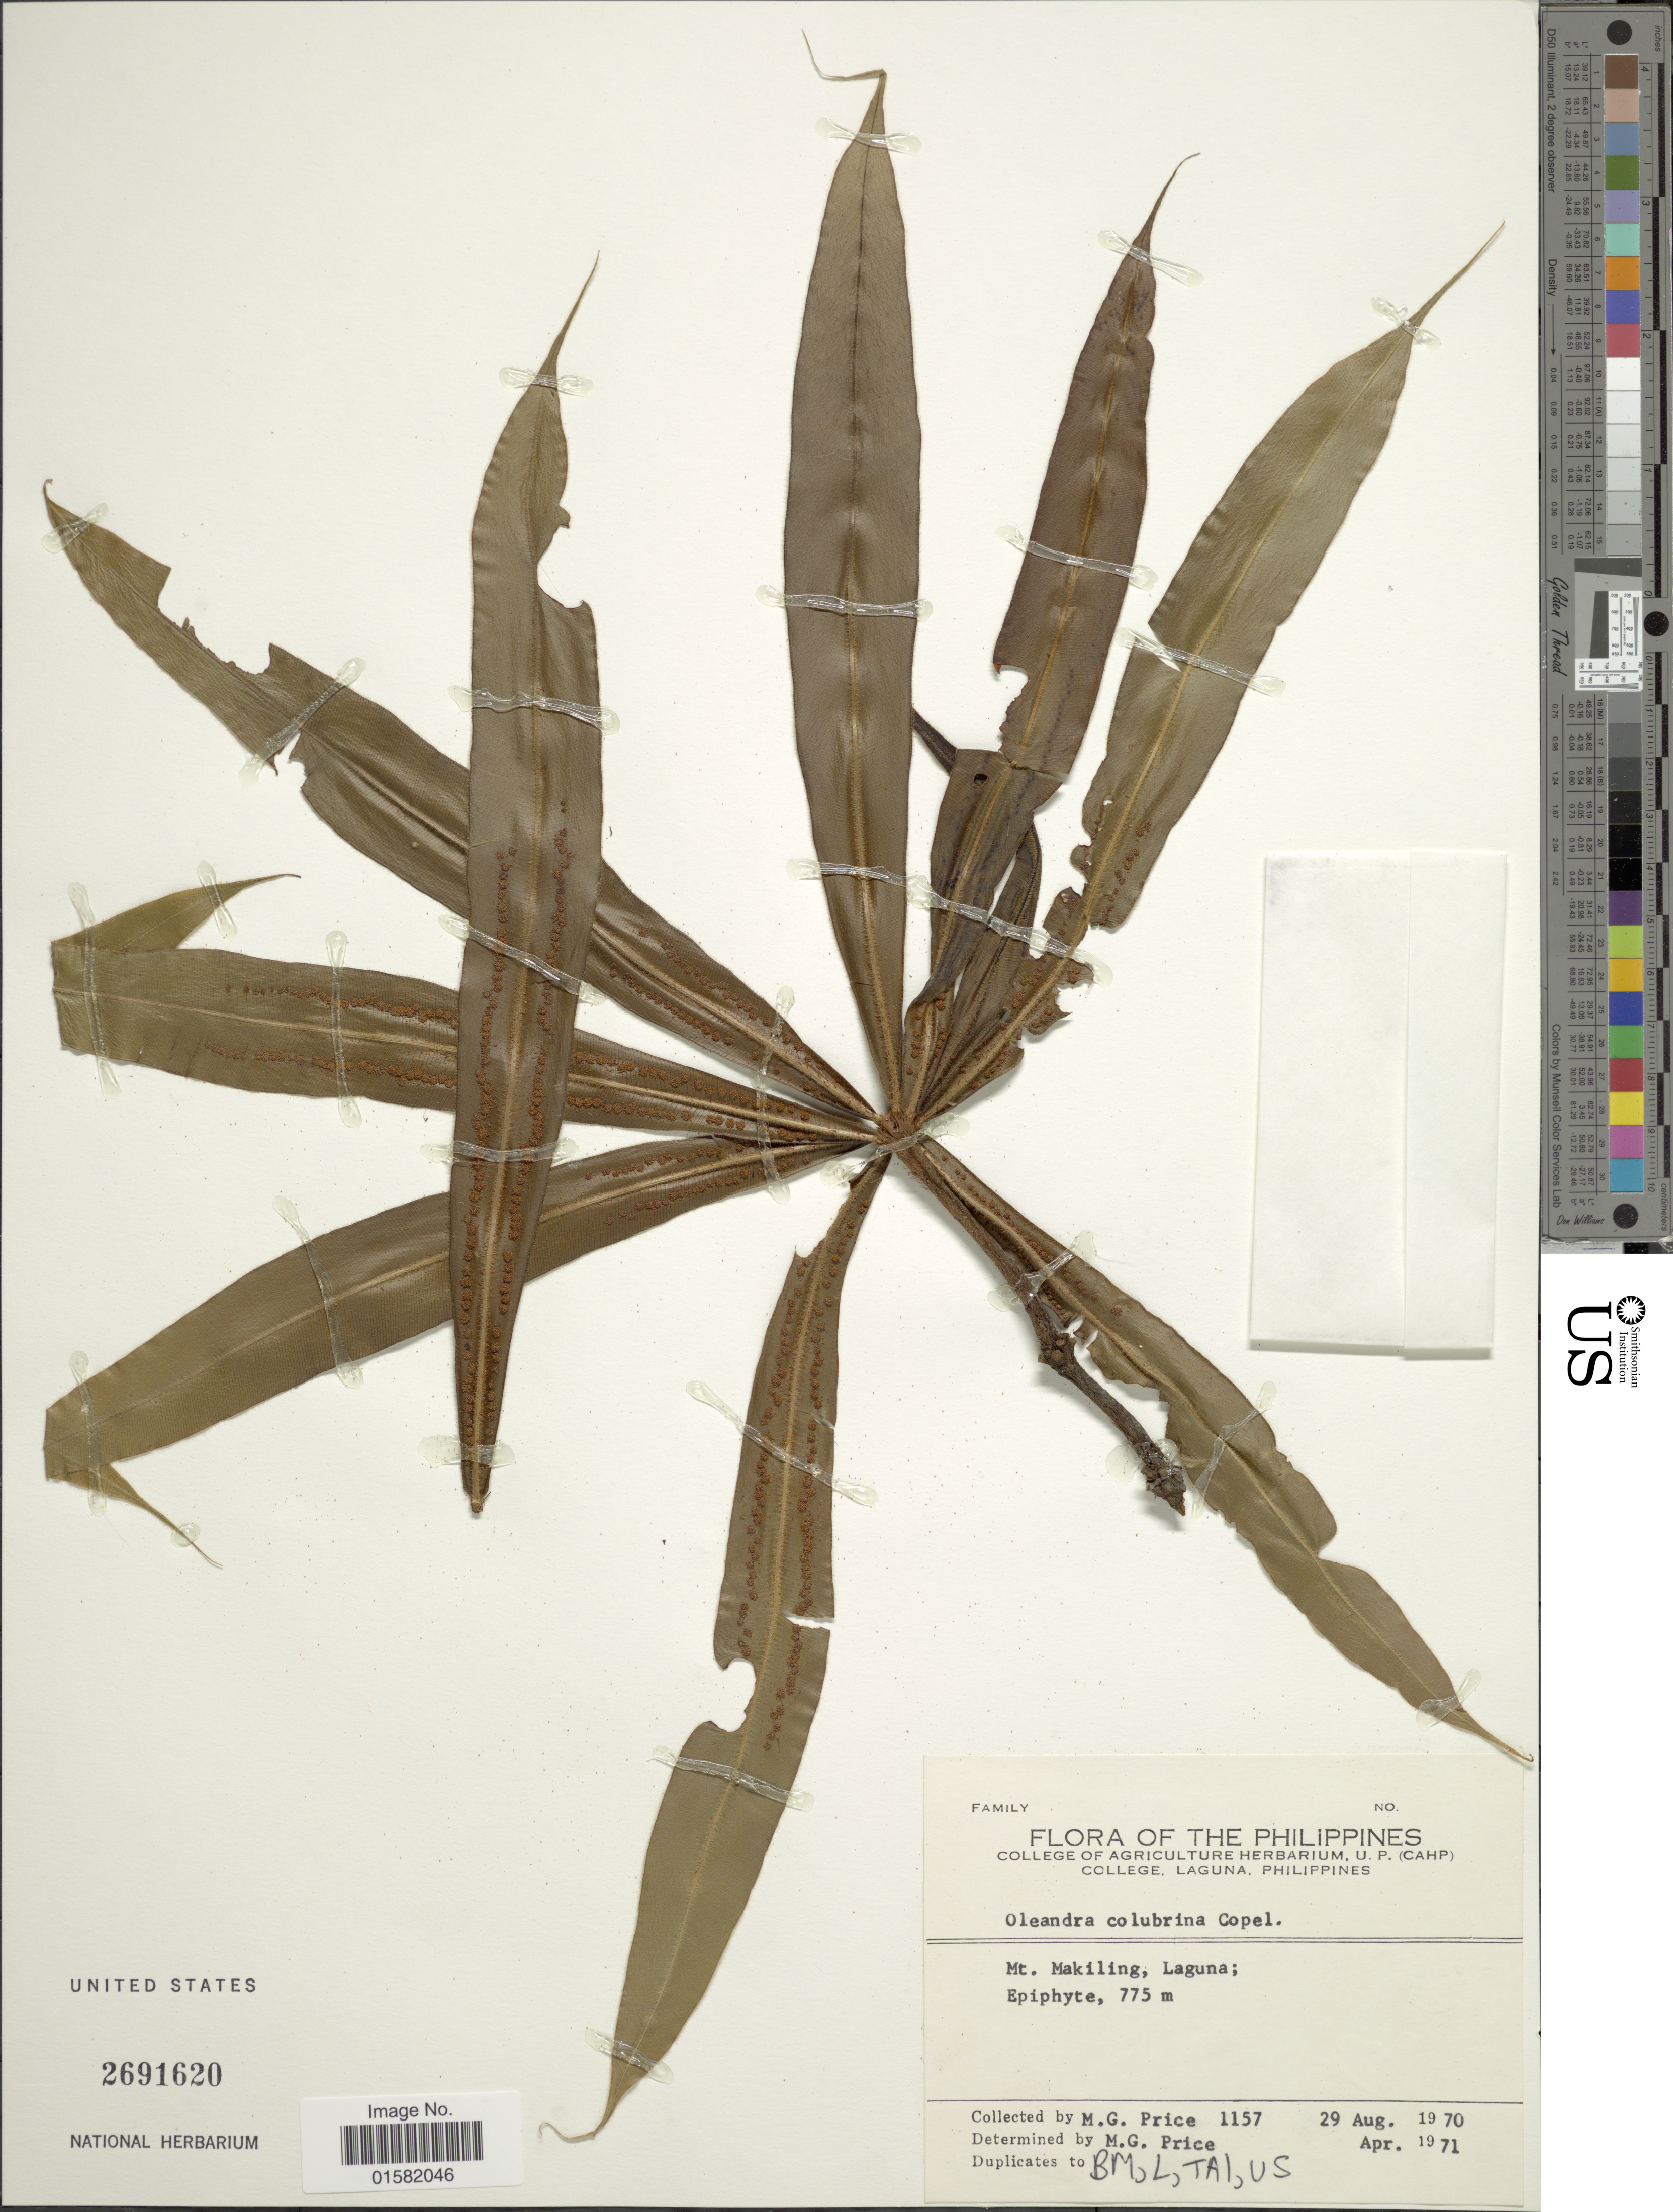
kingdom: Plantae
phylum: Tracheophyta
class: Polypodiopsida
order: Polypodiales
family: Oleandraceae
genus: Oleandra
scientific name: Oleandra maquilingensis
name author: Copel.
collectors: M. G. Price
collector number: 1157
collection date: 1970-04-29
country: Philippines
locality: The Philippines, Mt. Makiling Laguna.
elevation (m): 775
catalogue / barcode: US 2691620